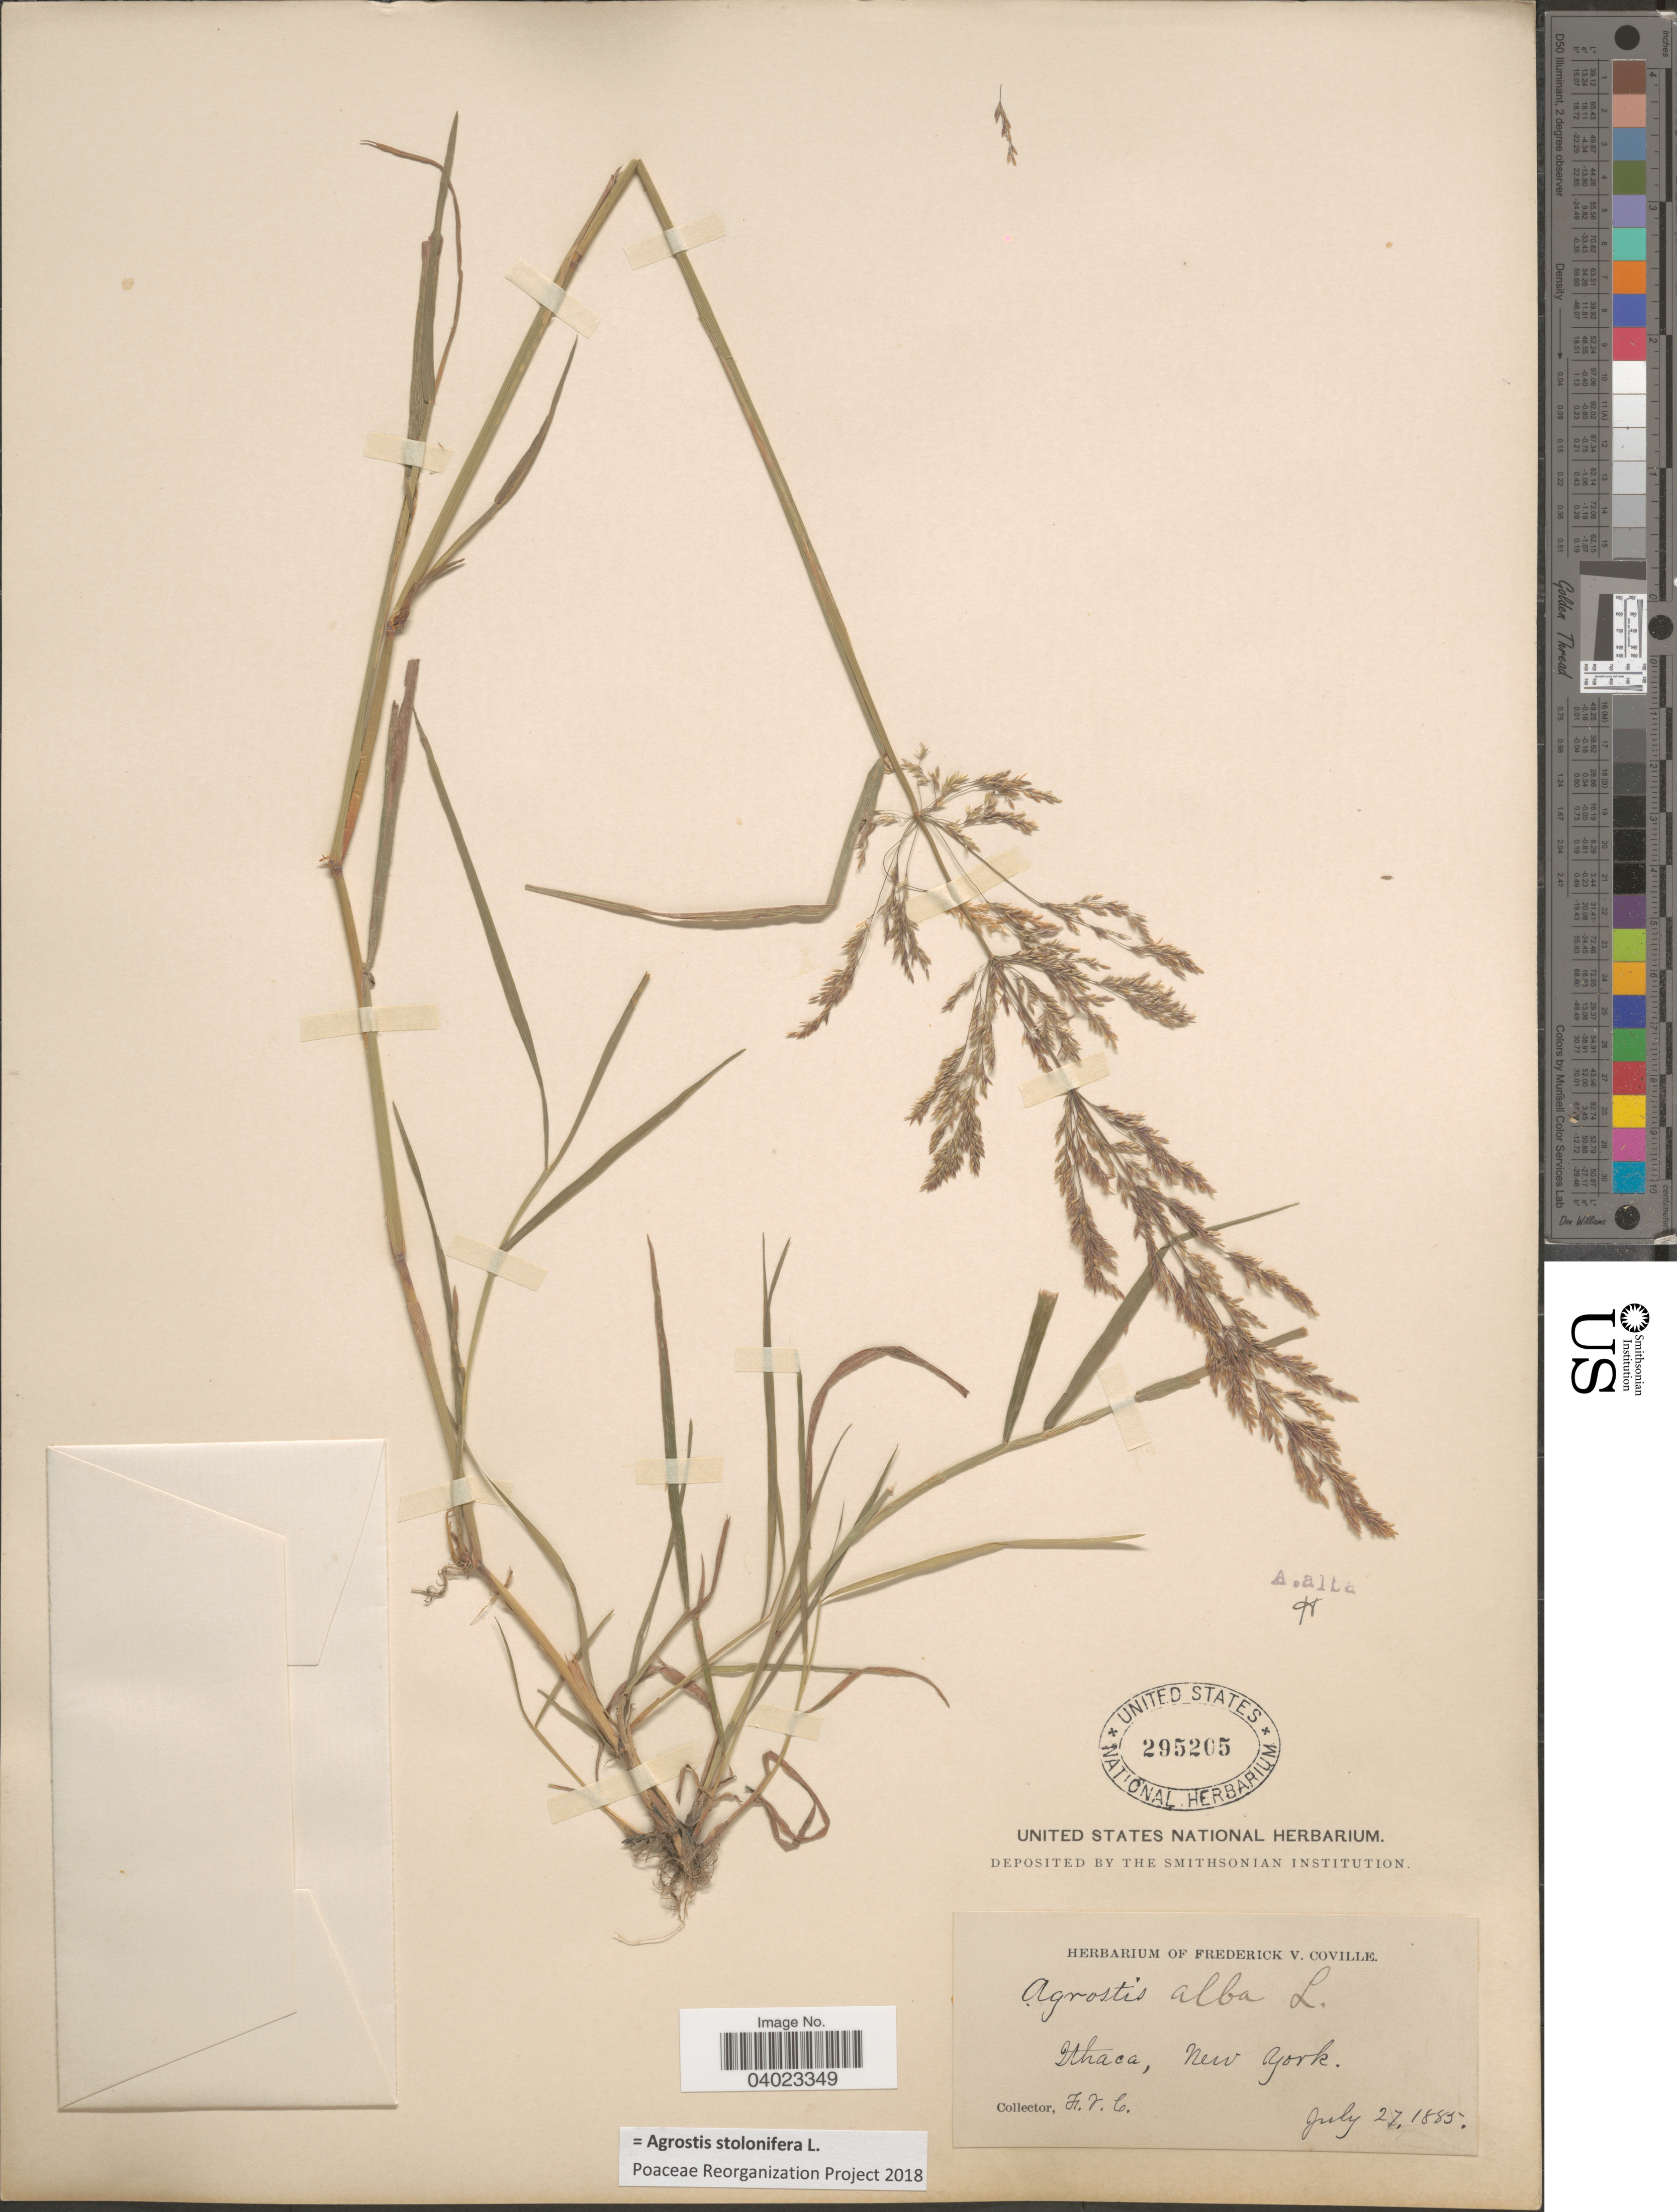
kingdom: Plantae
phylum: Tracheophyta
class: Liliopsida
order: Poales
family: Poaceae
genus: Agrostis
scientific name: Agrostis stolonifera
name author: L.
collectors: F. V. Coville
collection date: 1885-07-27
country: United States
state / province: New York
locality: Ithaca.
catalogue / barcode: US 295205